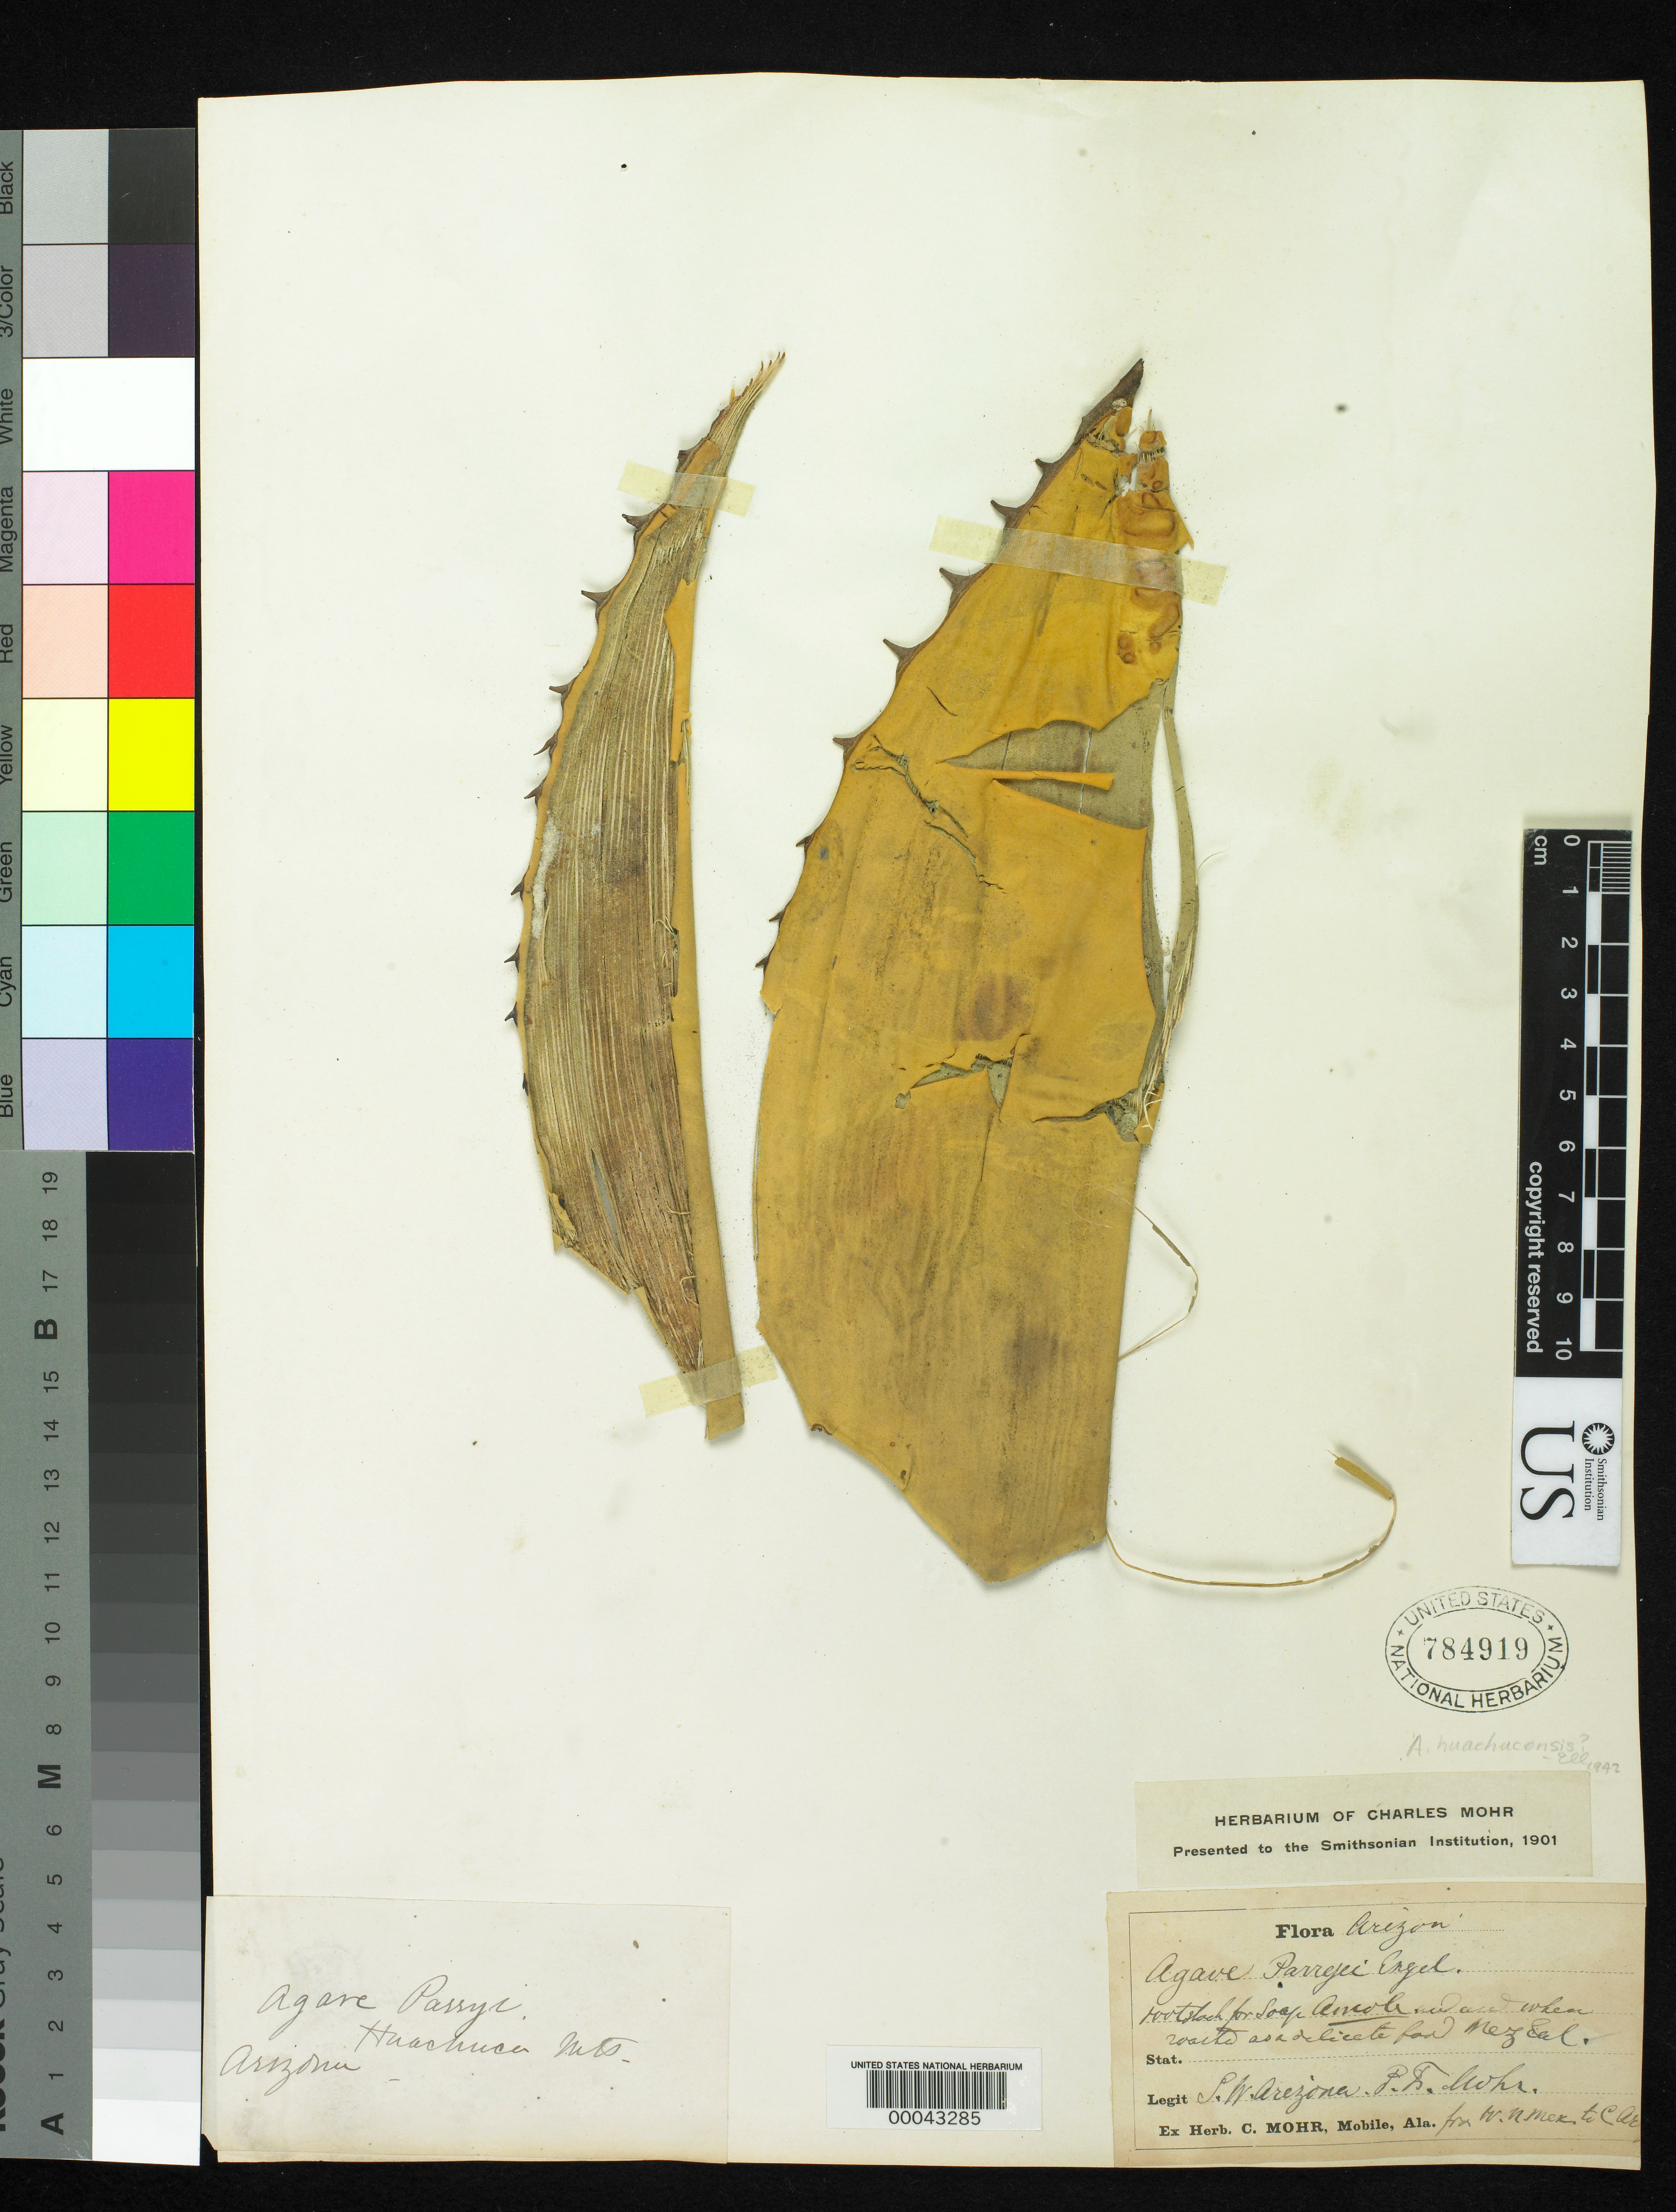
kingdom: Plantae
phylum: Tracheophyta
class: Liliopsida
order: Asparagales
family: Asparagaceae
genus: Agave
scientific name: Agave parryi var. huachucensis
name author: (Baker) Little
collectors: C. T. Mohr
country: United States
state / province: Arizona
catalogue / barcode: US 784919